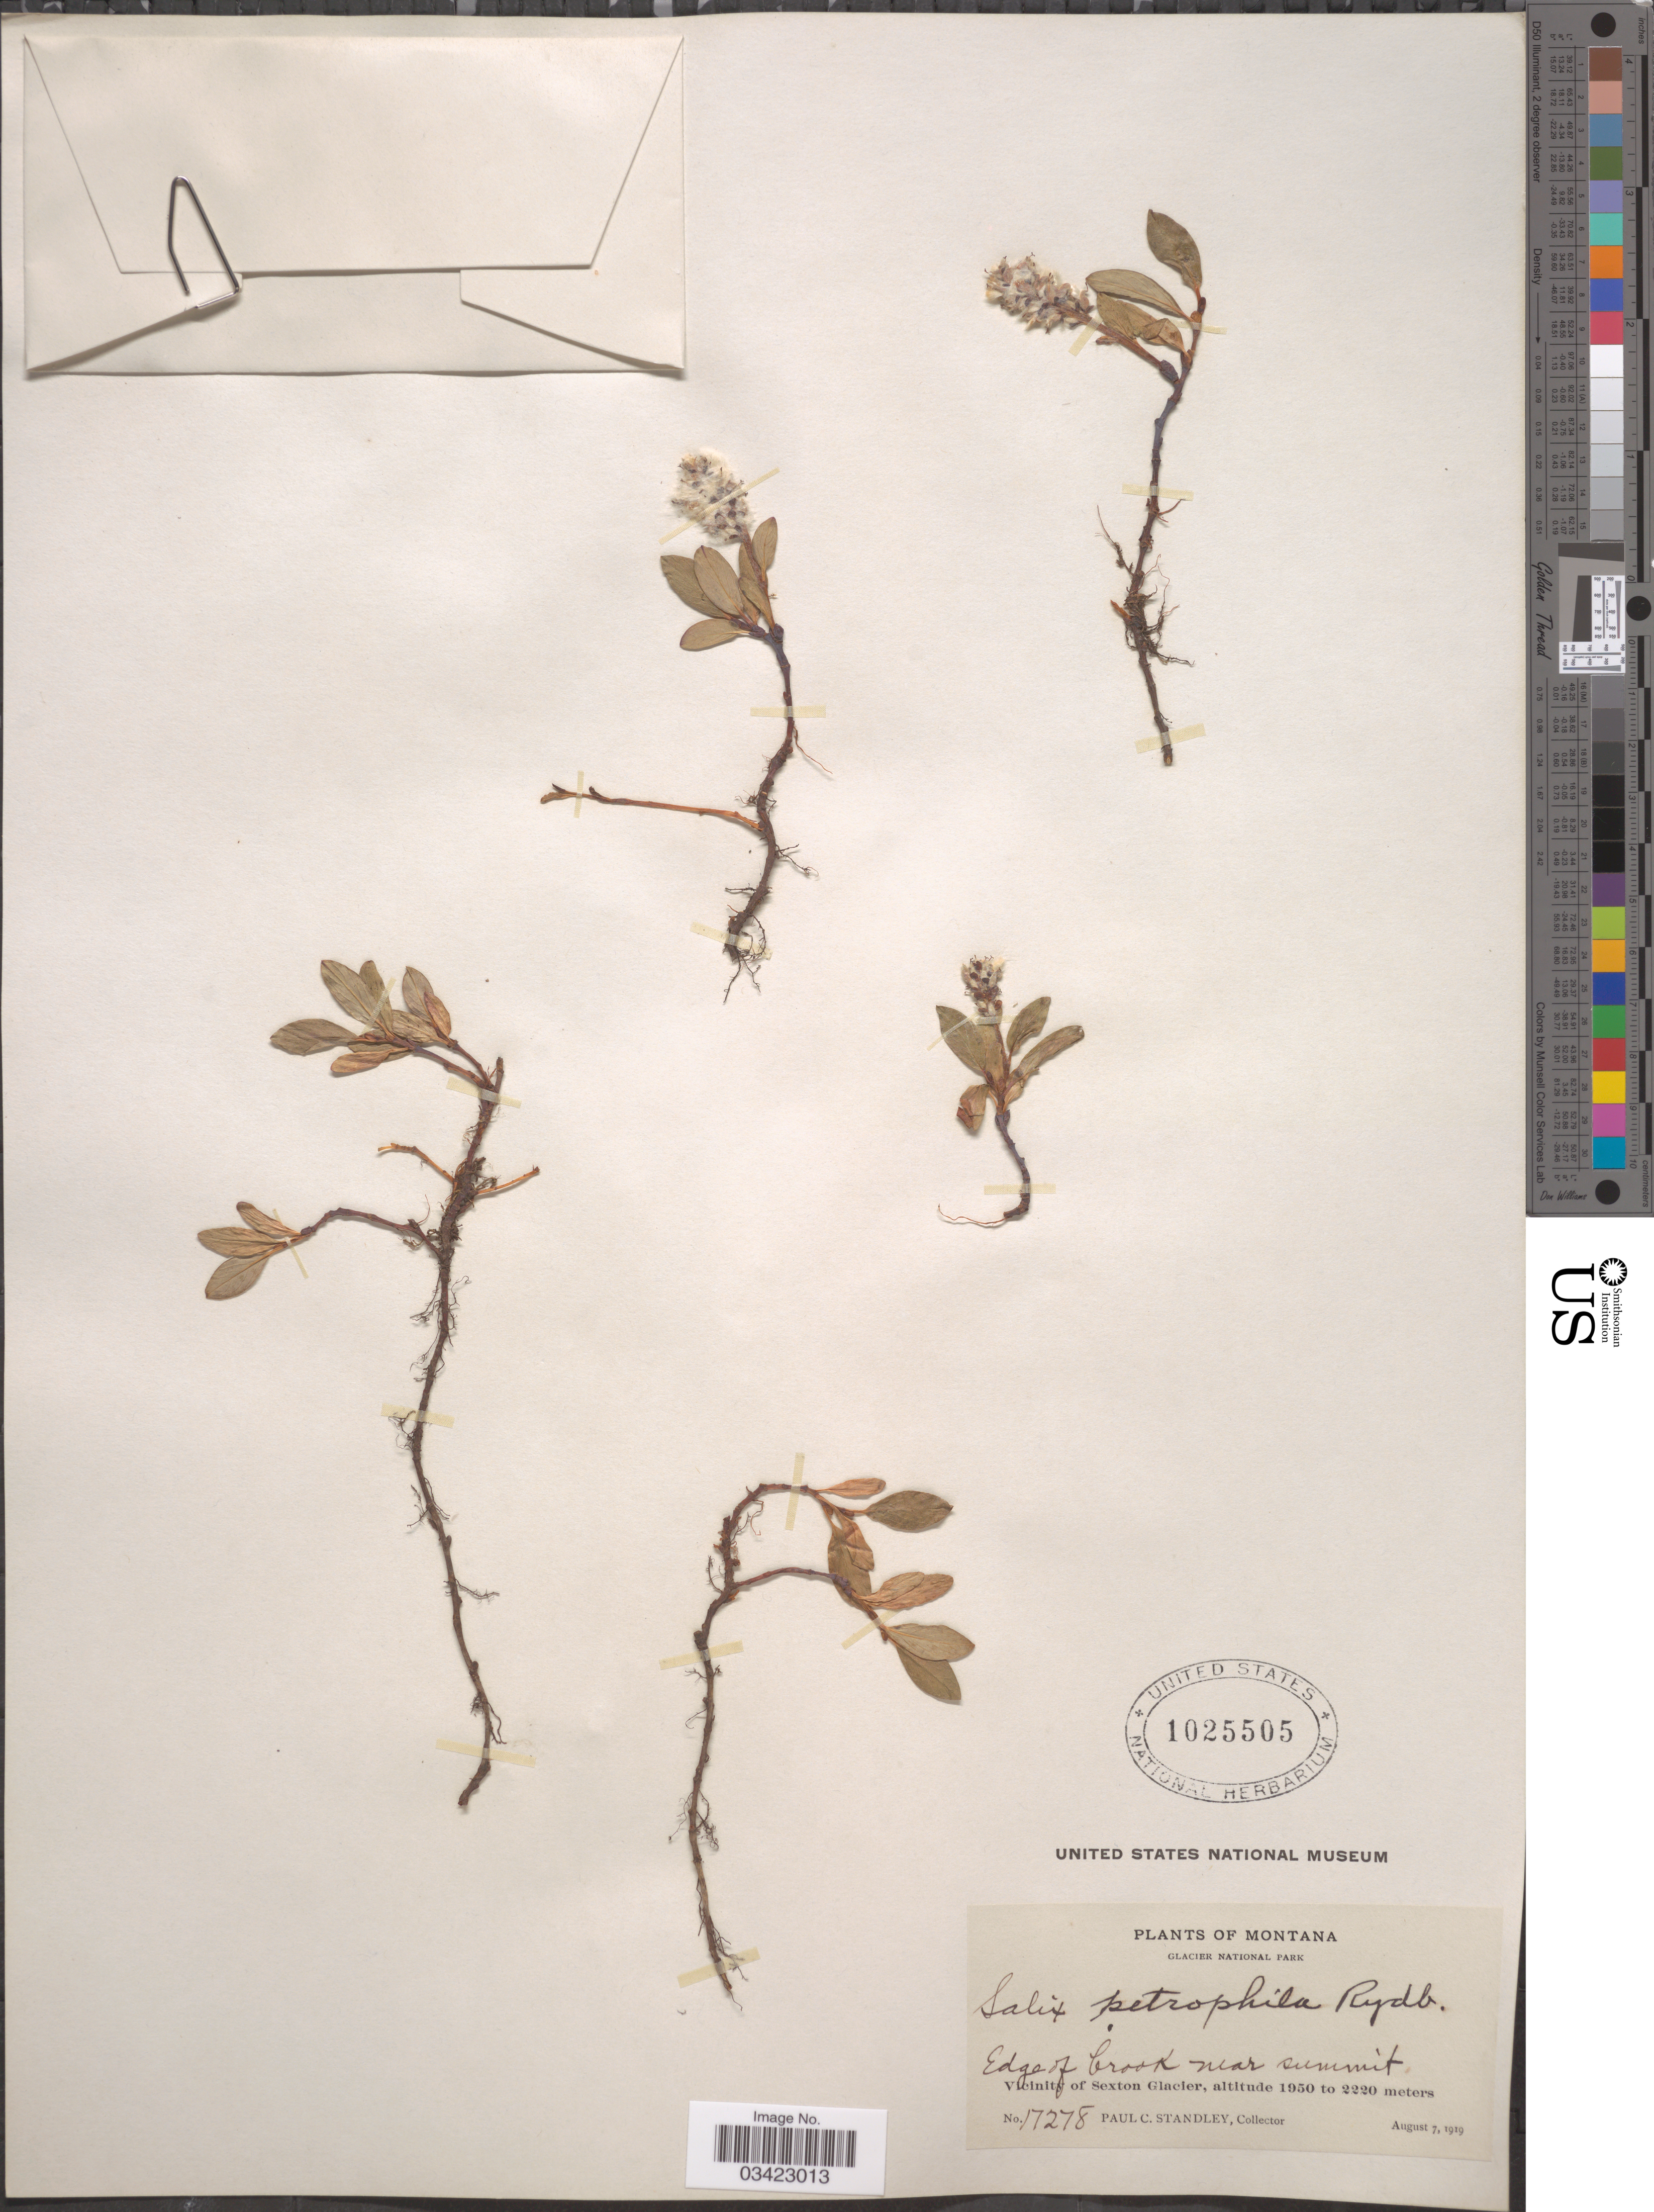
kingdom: Plantae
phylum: Tracheophyta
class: Magnoliopsida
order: Malpighiales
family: Salicaceae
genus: Salix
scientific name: Salix anglorum var. antiplasta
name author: C.K. Schneid.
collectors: P. C. Standley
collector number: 17278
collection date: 1919-08-07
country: United States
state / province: Montana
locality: Glacier National Park. Edge of brook. Vicinity of Sexton Glacier.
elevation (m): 1950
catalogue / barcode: US 1025505